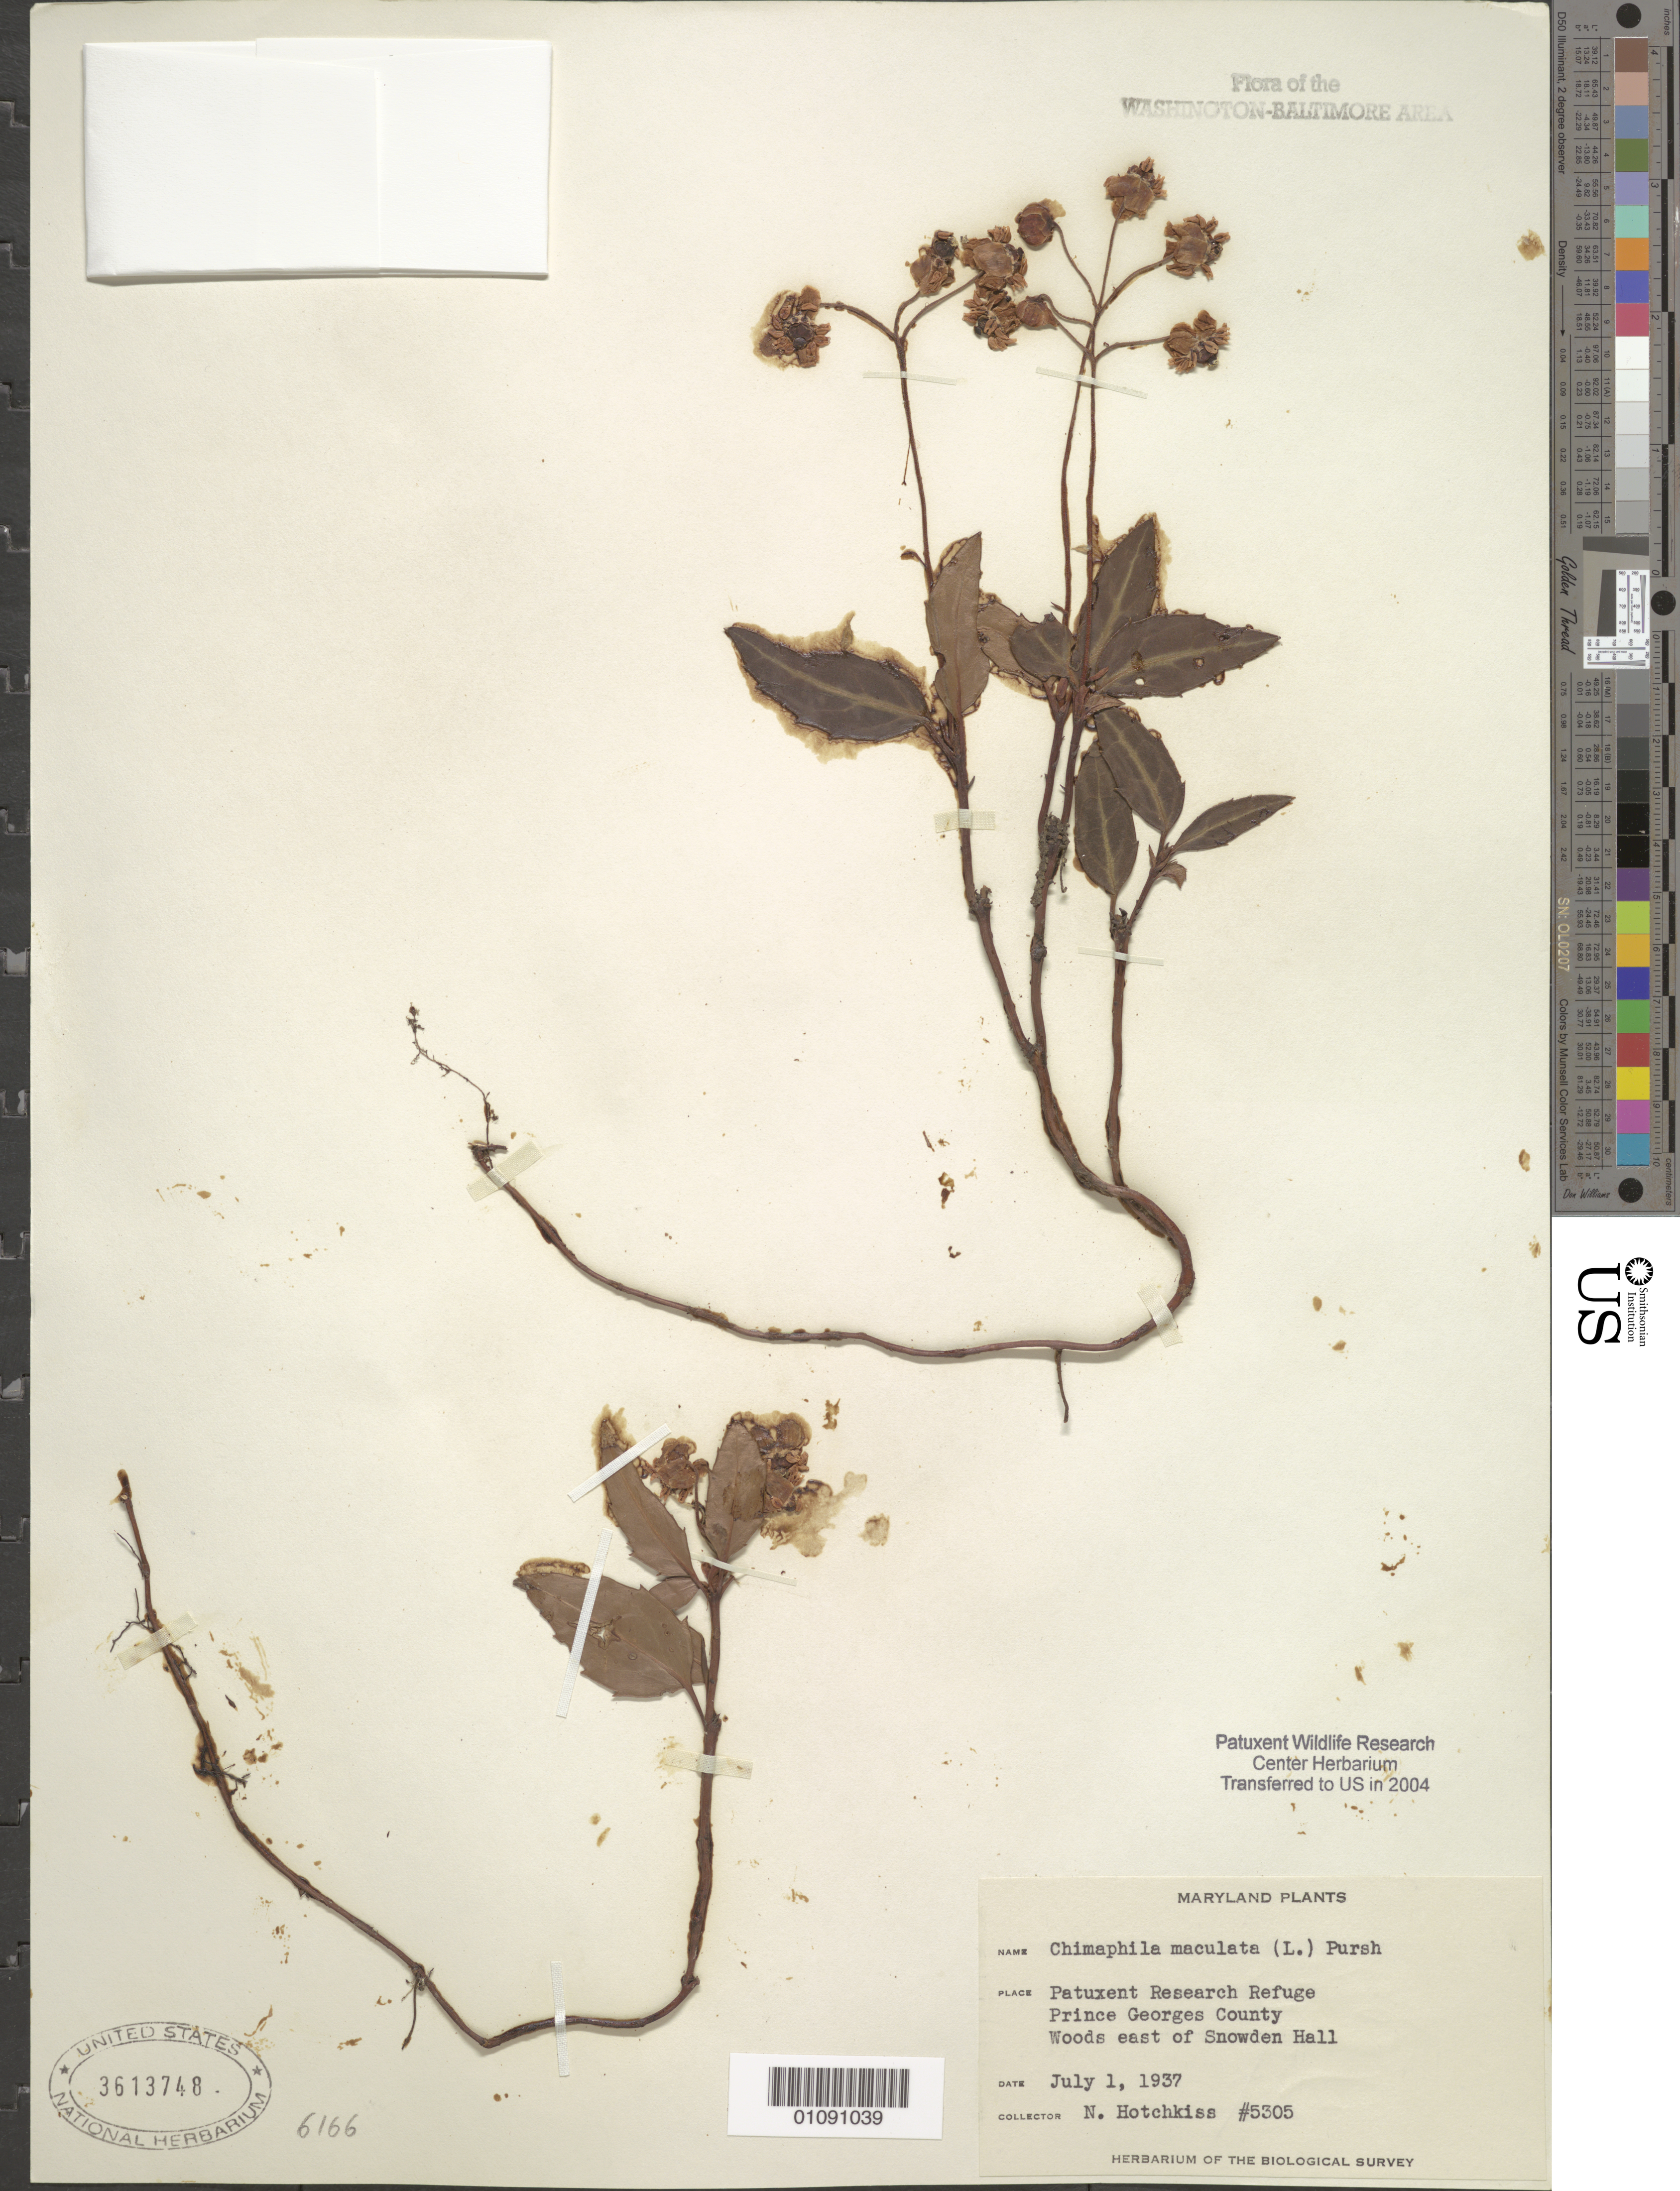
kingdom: Plantae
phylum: Tracheophyta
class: Magnoliopsida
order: Ericales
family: Ericaceae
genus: Hypopitys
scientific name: Hypopitys monotropa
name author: Crantz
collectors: N. Hotchkiss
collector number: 5305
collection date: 1937-07-01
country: United States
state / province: Maryland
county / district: Prince George's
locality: Patuxent Wildlife Refuge. E. of Snowden Hall.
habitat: Woods.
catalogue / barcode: US 3613748